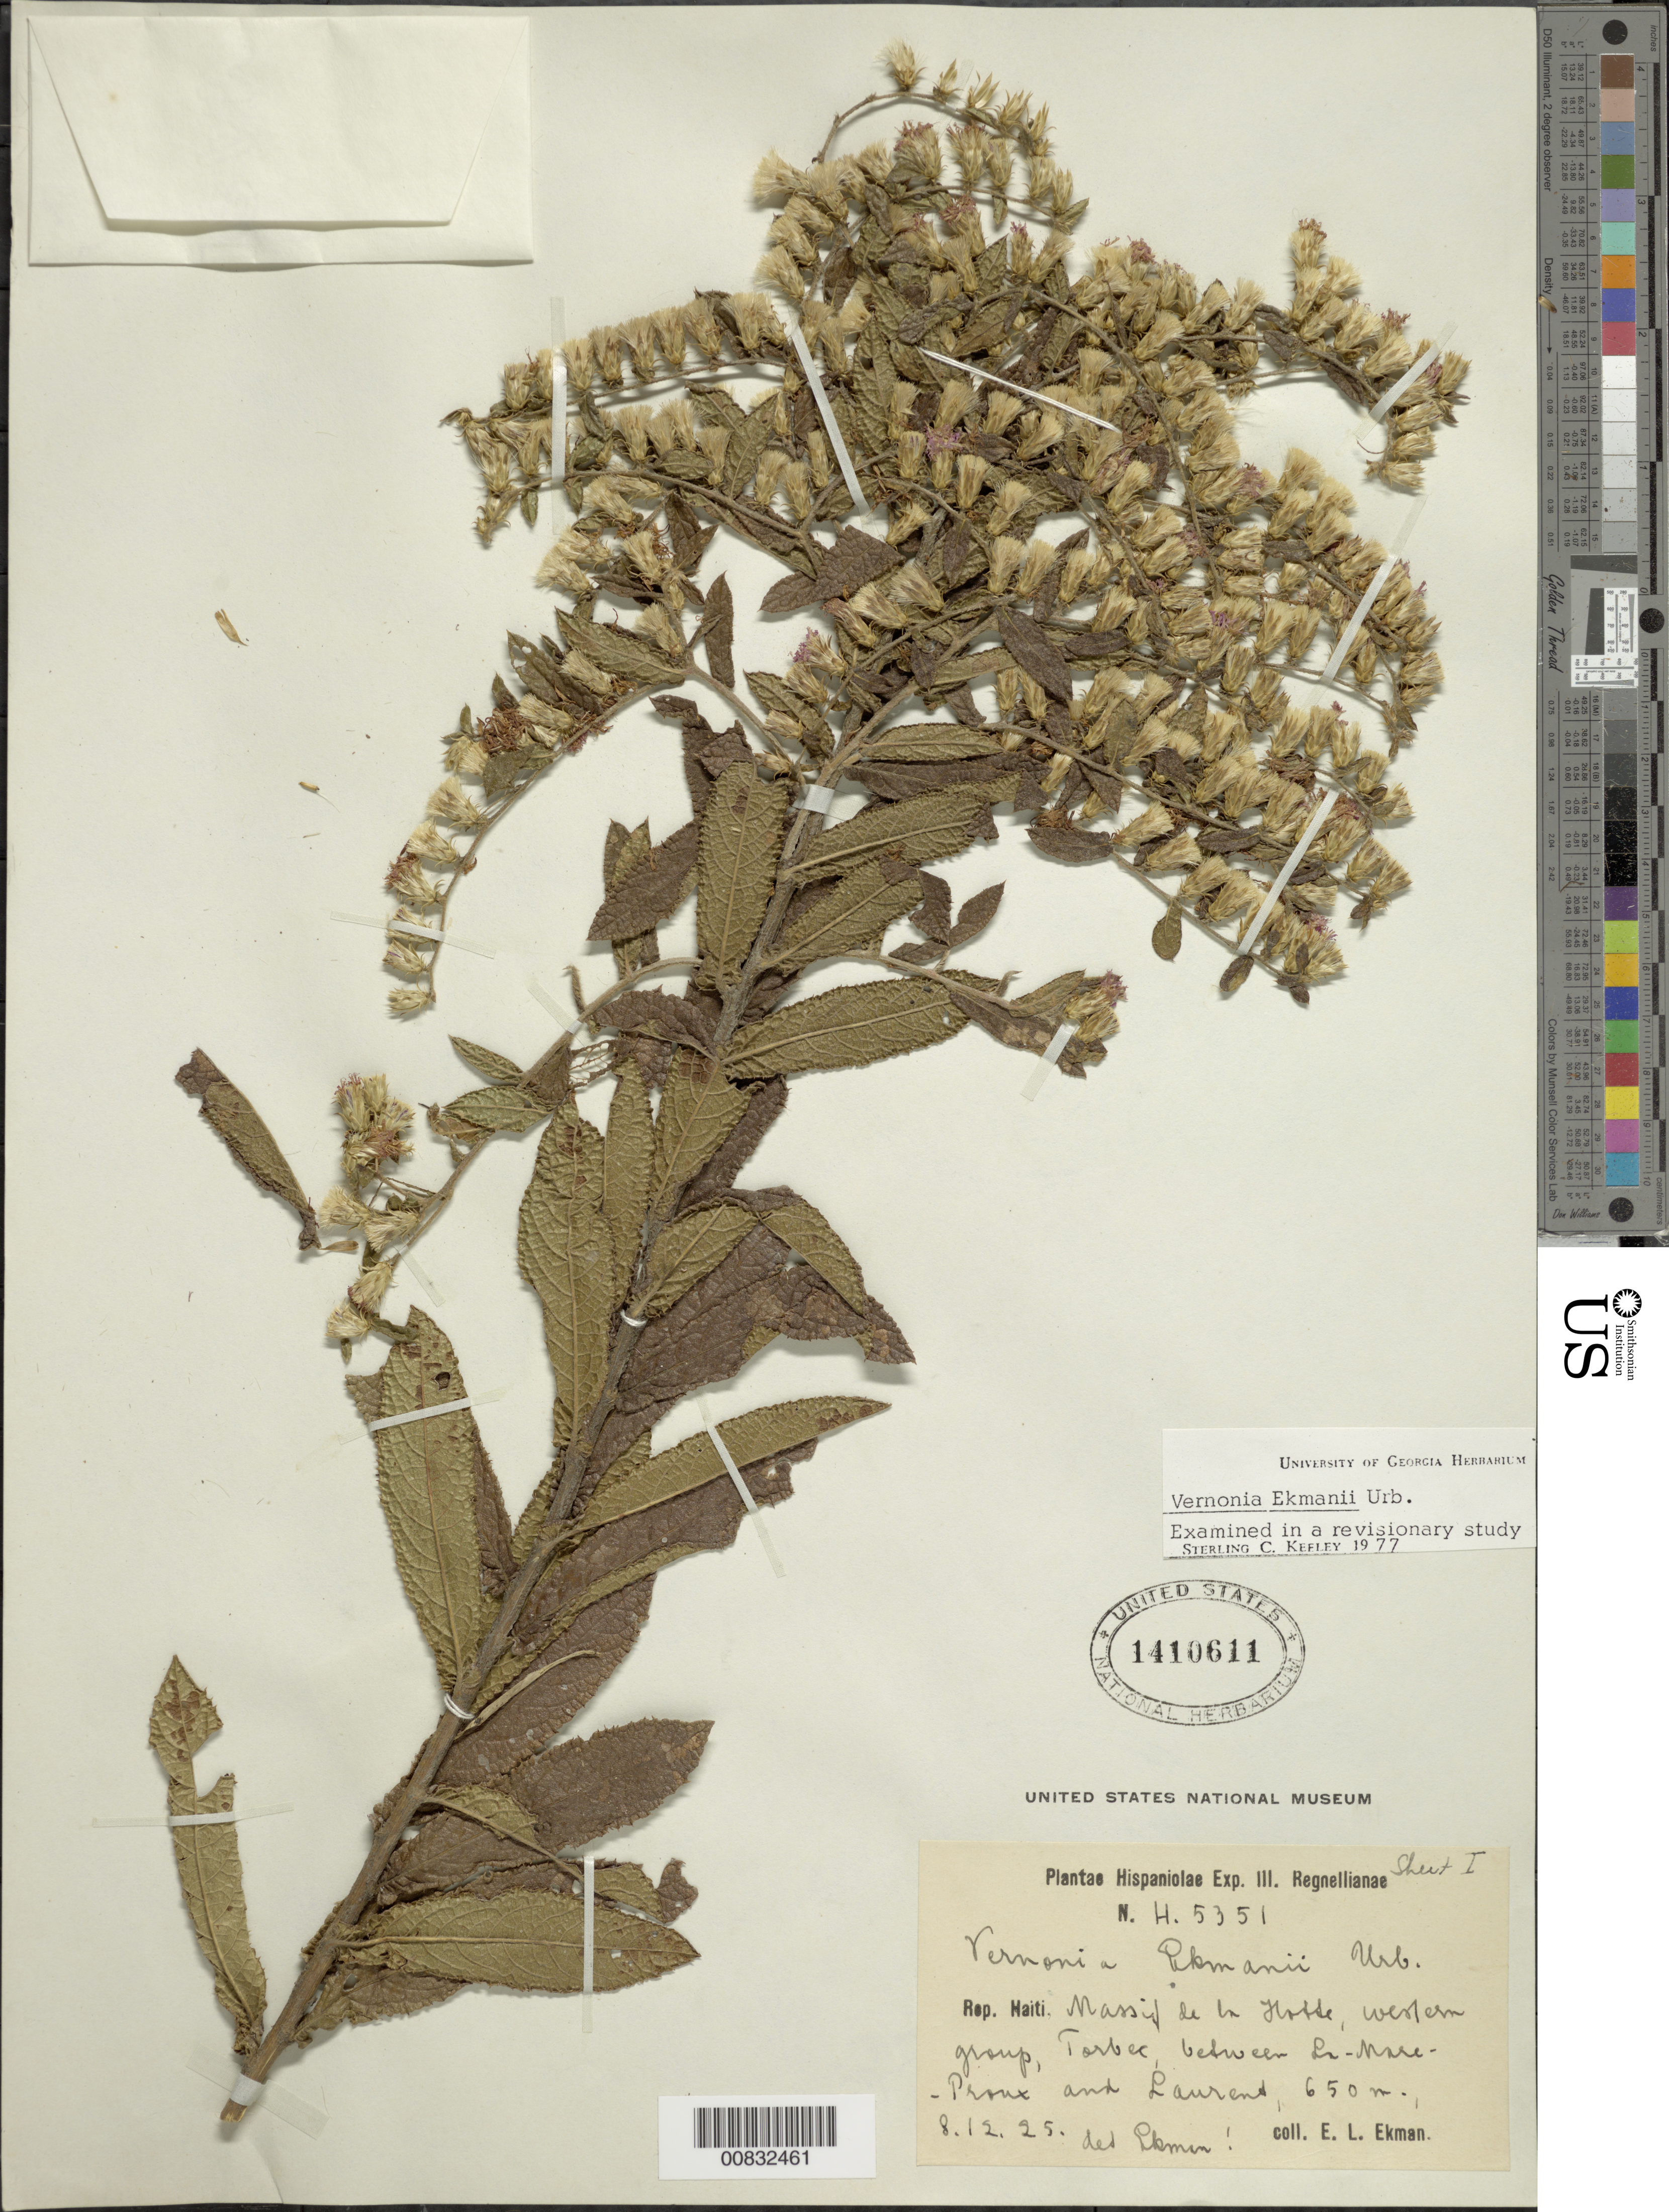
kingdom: Plantae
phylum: Tracheophyta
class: Magnoliopsida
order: Asterales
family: Asteraceae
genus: Lepidaploa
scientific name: Lepidaploa ekmanii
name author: (Urb.) H. Rob.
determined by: Keeley, S. C.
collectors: E. L. Ekman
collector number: H 5351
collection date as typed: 08 Dec 1925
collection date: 1925-12-08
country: Haiti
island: Hispaniola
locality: Massif de la Hotte, western group, Torbec between La-Mare-Proux and Laurent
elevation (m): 650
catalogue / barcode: US 1410611